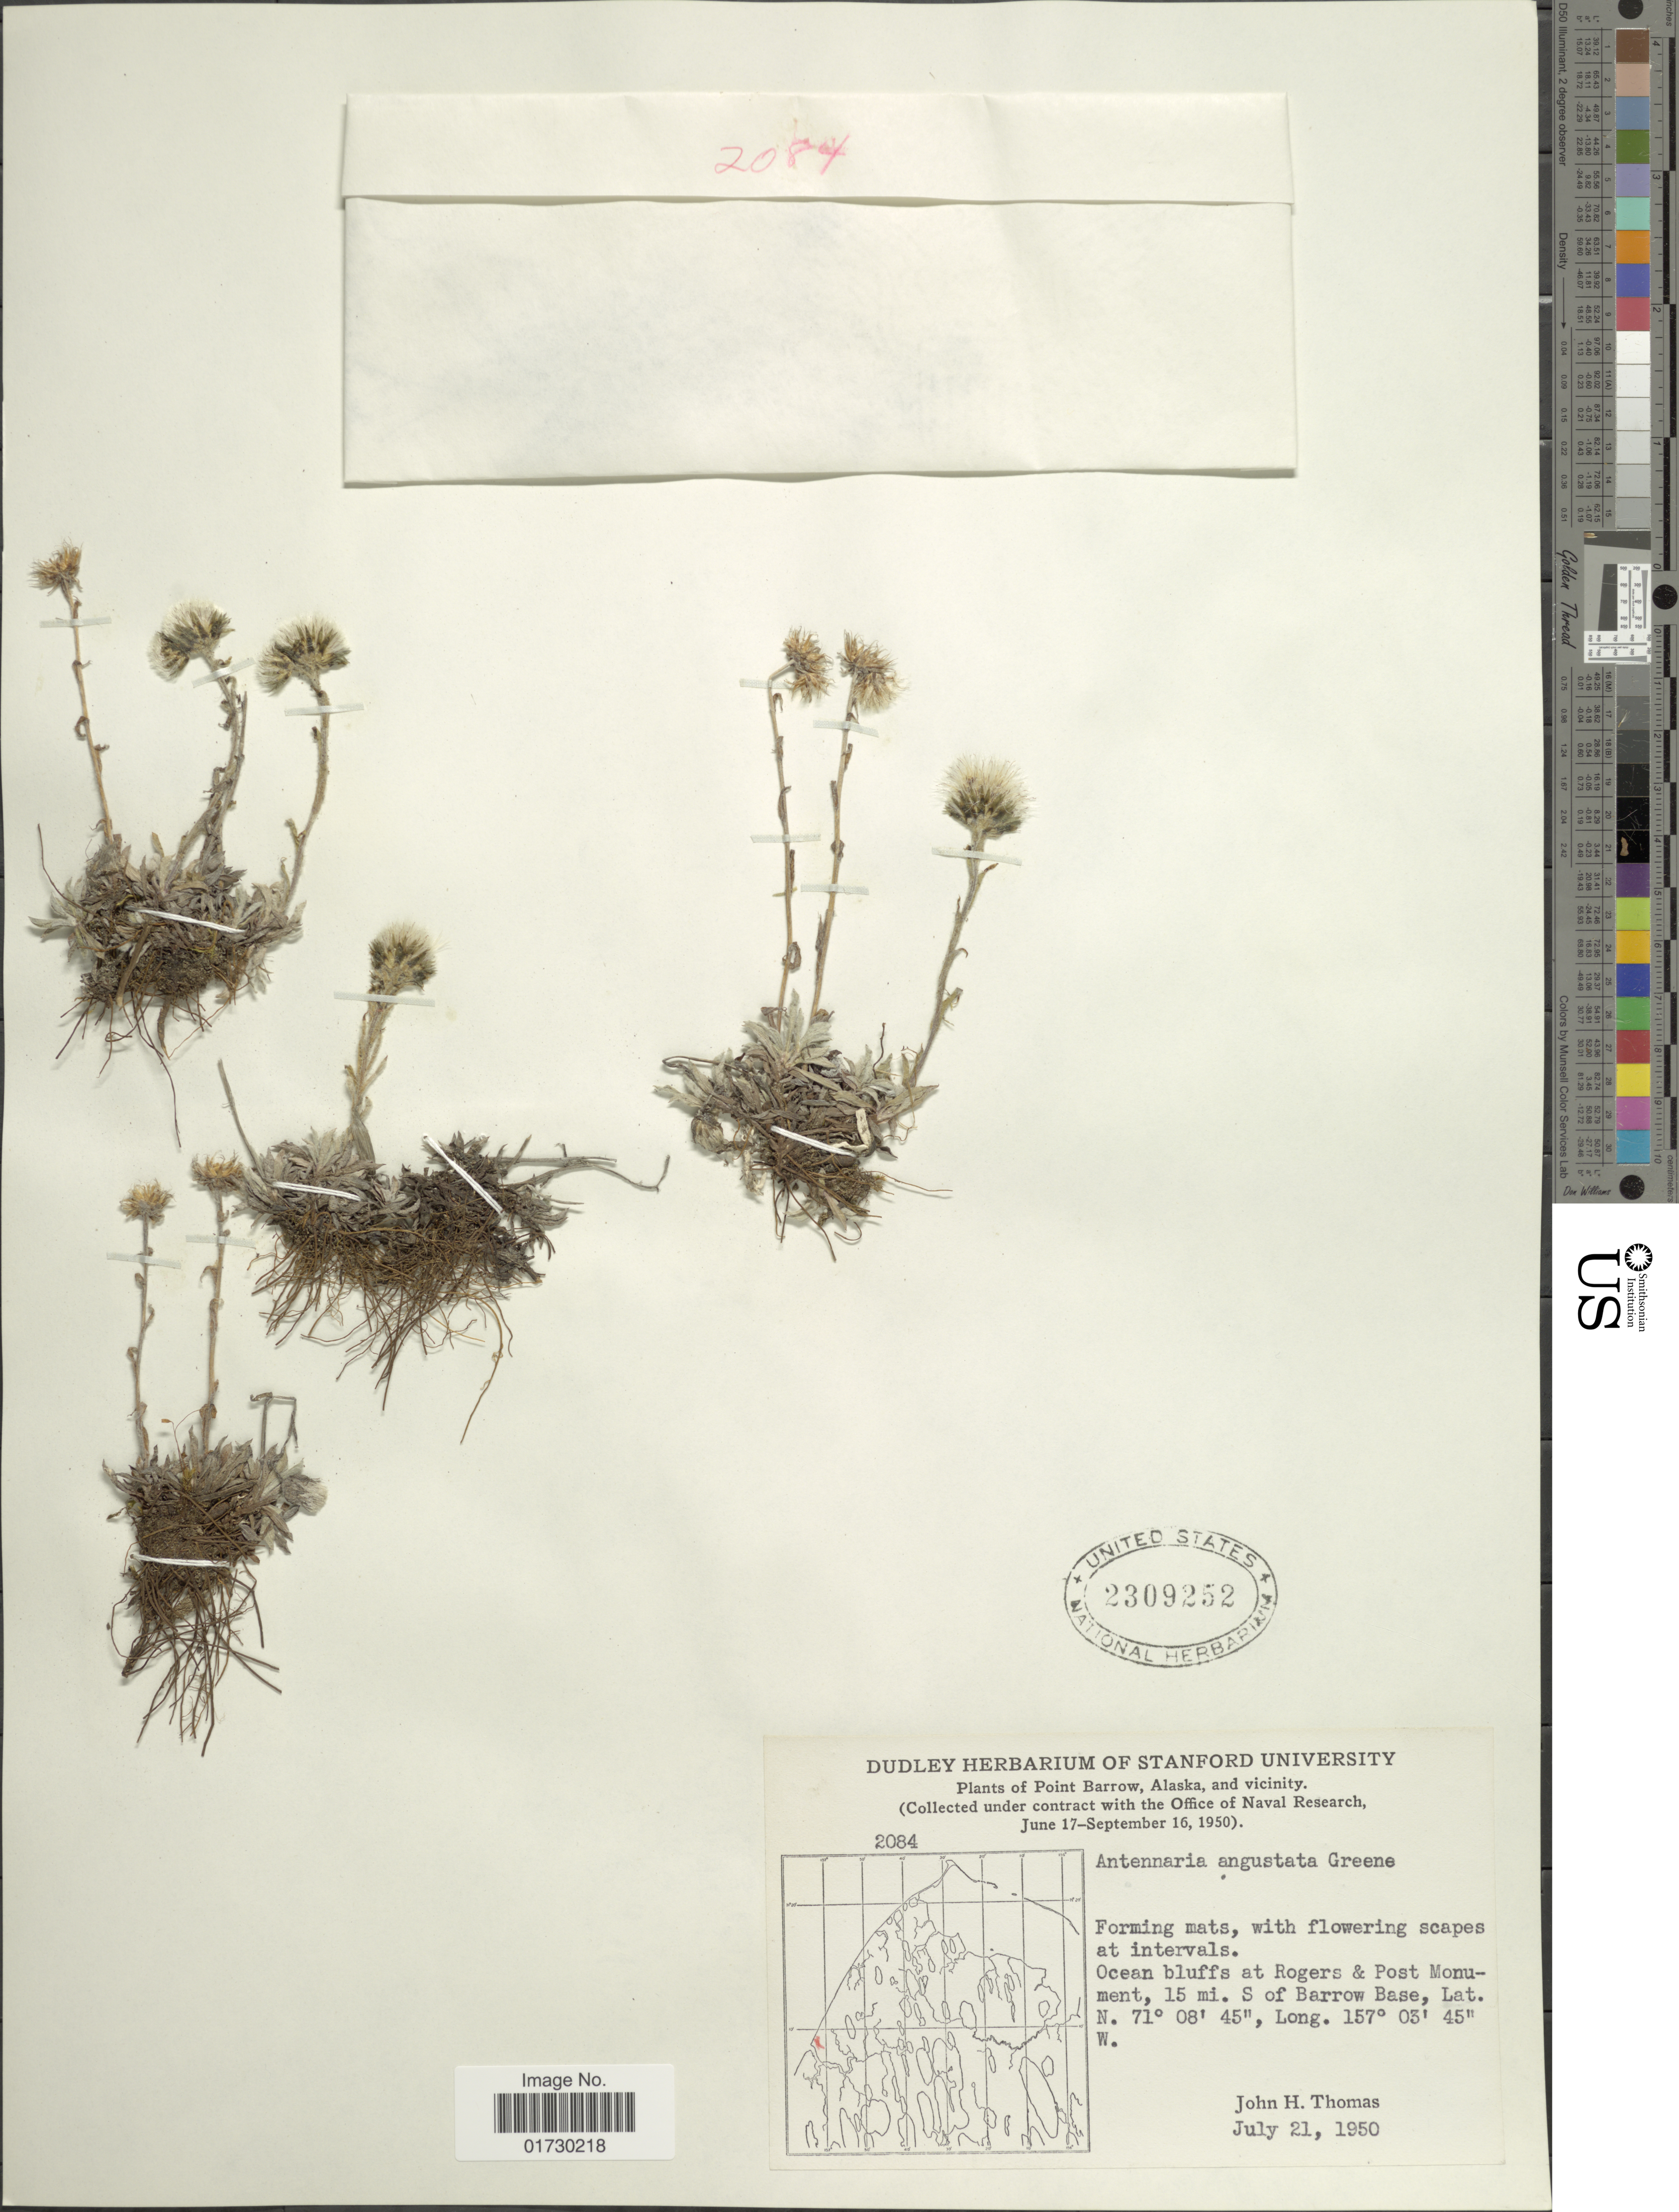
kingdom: Plantae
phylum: Tracheophyta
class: Magnoliopsida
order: Asterales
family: Asteraceae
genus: Antennaria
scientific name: Antennaria angustata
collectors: J. H. Thomas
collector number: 2084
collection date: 1950-07-21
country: United States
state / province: Alaska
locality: Point barrow, Alaska, and vicinity, Ocean bluffs at Rigers & Post Monument, 15 mi. S of Barrow Base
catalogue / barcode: US 2309252